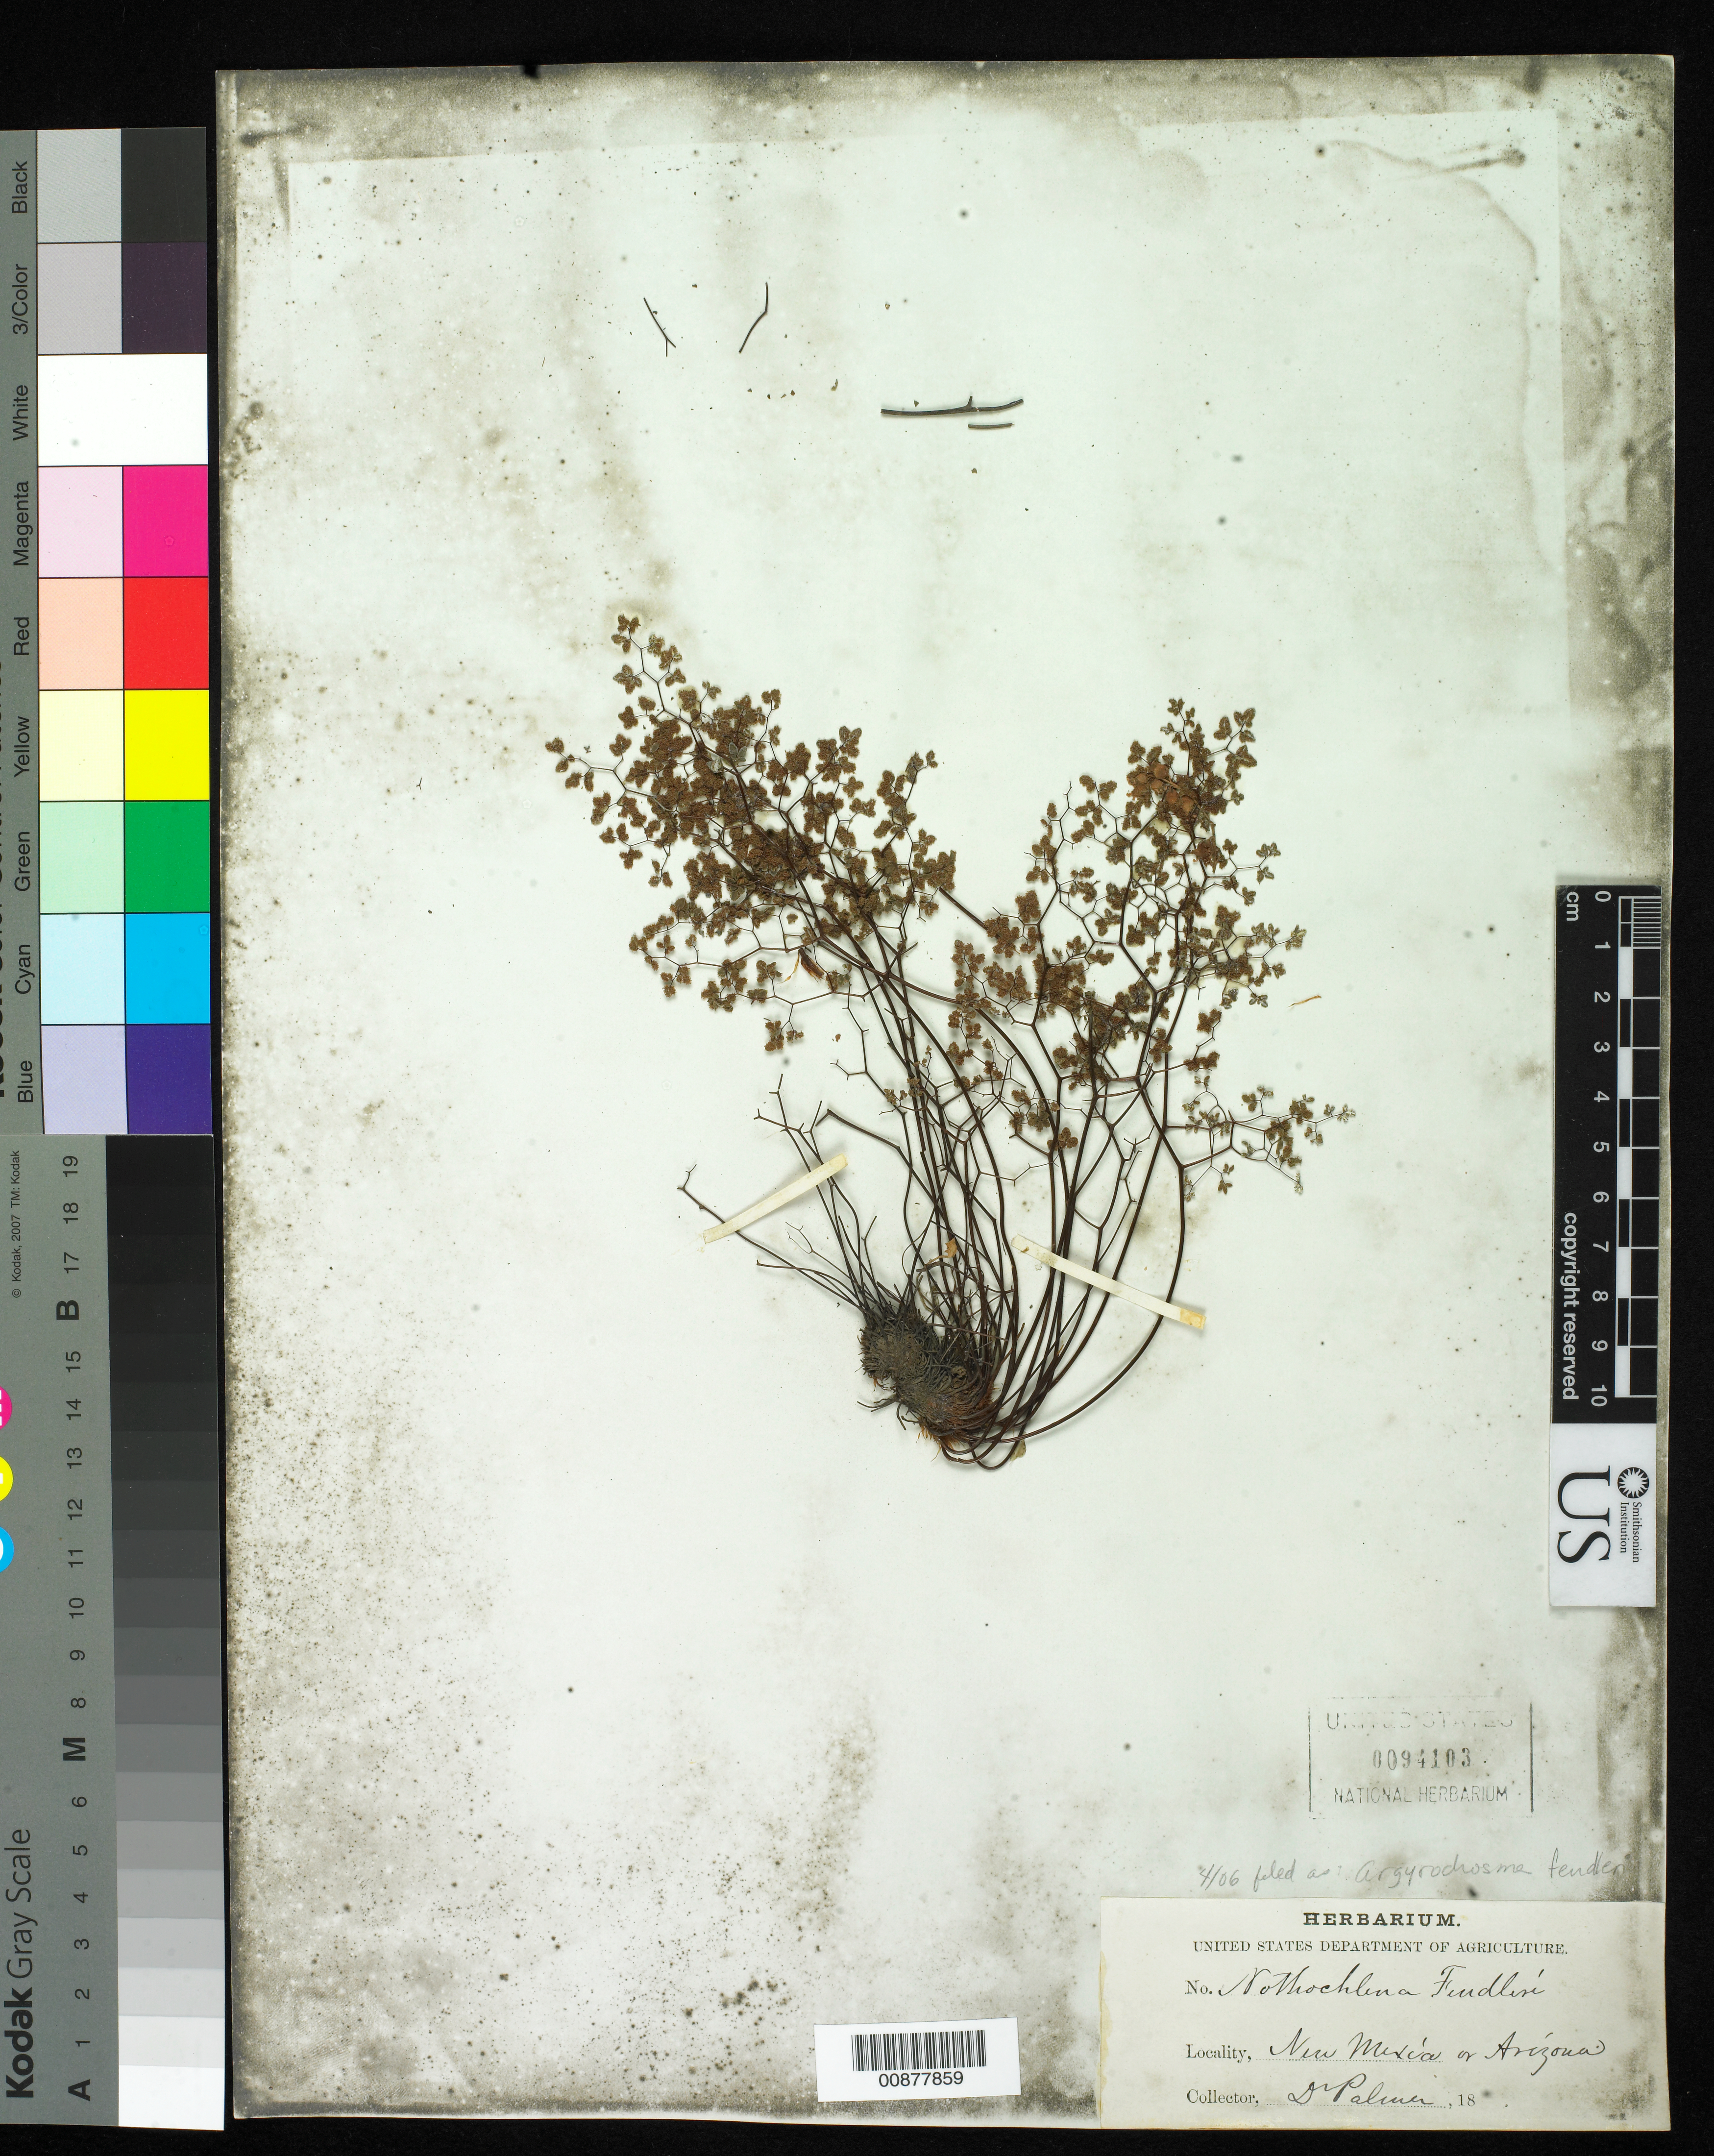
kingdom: Plantae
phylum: Tracheophyta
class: Polypodiopsida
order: Polypodiales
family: Pteridaceae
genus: Argyrochosma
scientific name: Argyrochosma fendleri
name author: (Kunze) Windham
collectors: E. Palmer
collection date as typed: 18--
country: United States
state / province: Arizona / New Mexico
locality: New Mexico or Arizona.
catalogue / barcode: US 94103